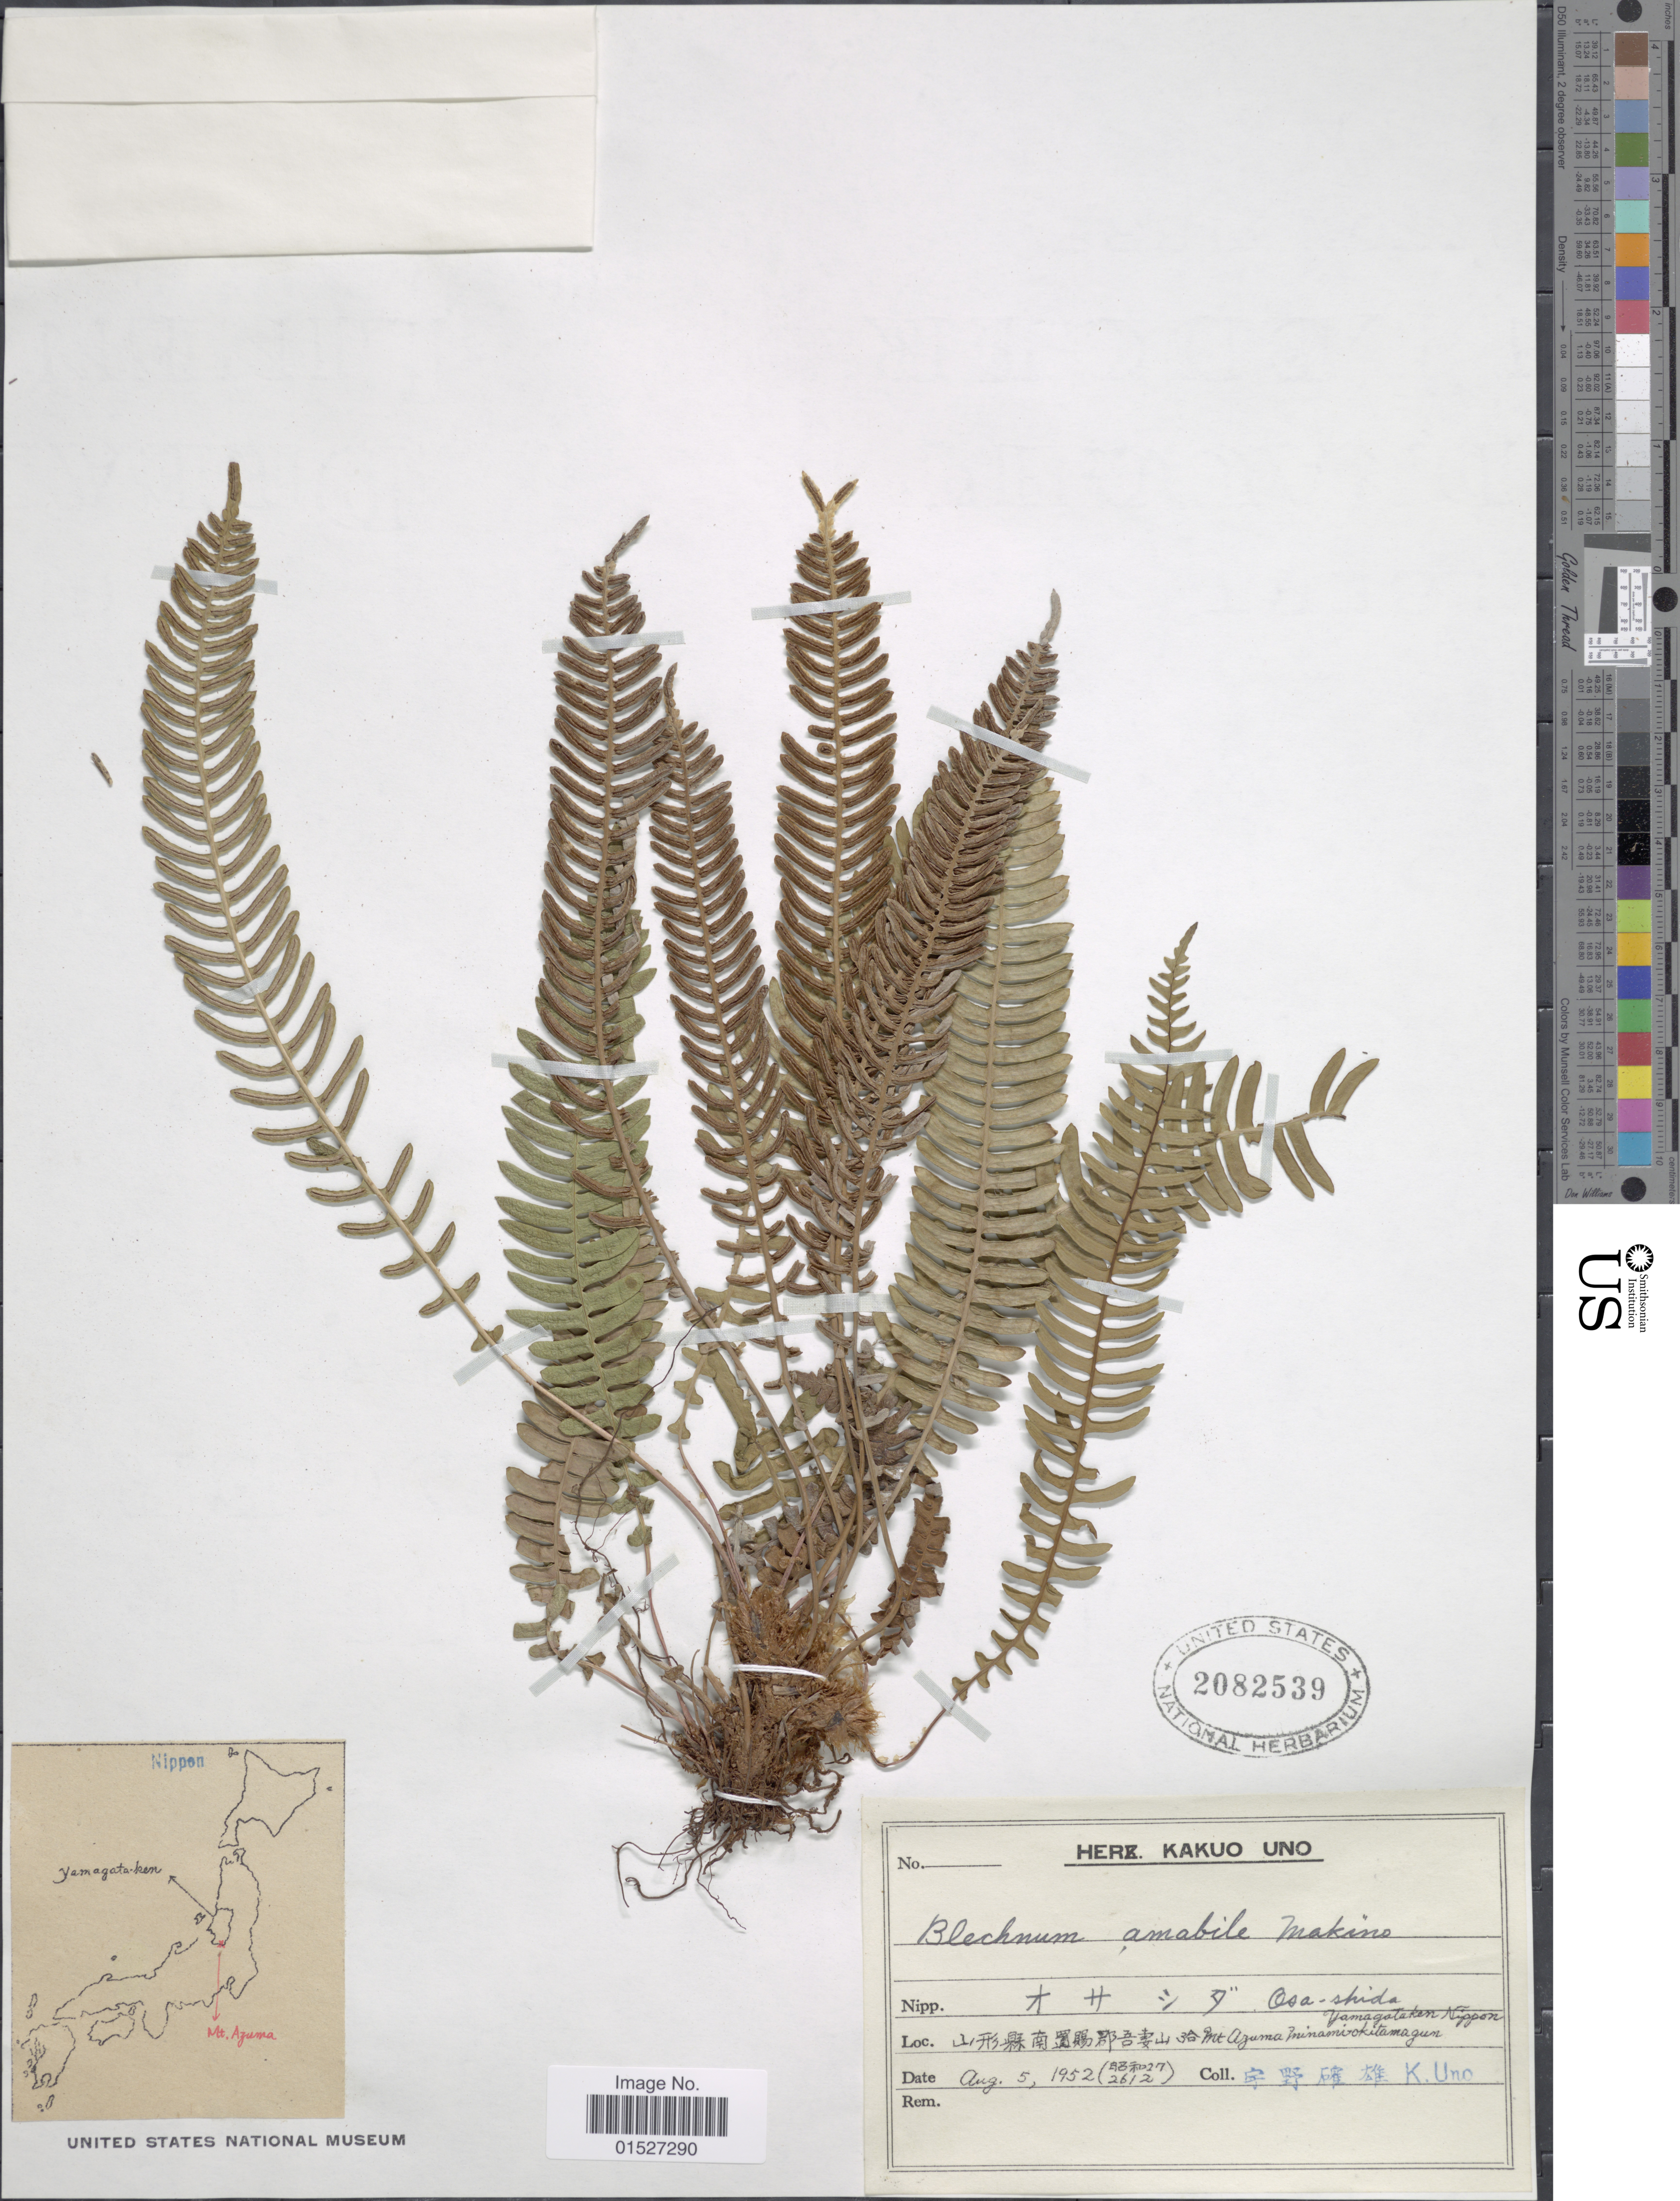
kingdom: Plantae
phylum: Tracheophyta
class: Polypodiopsida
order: Polypodiales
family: Blechnaceae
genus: Blechnum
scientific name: Blechnum amabile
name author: Makino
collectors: K. Uno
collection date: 1952-08-05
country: Japan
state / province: Yamagata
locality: Yamagata-ken Nippon. Mt. Azuma Minamiokitamagun.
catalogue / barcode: US 2082539